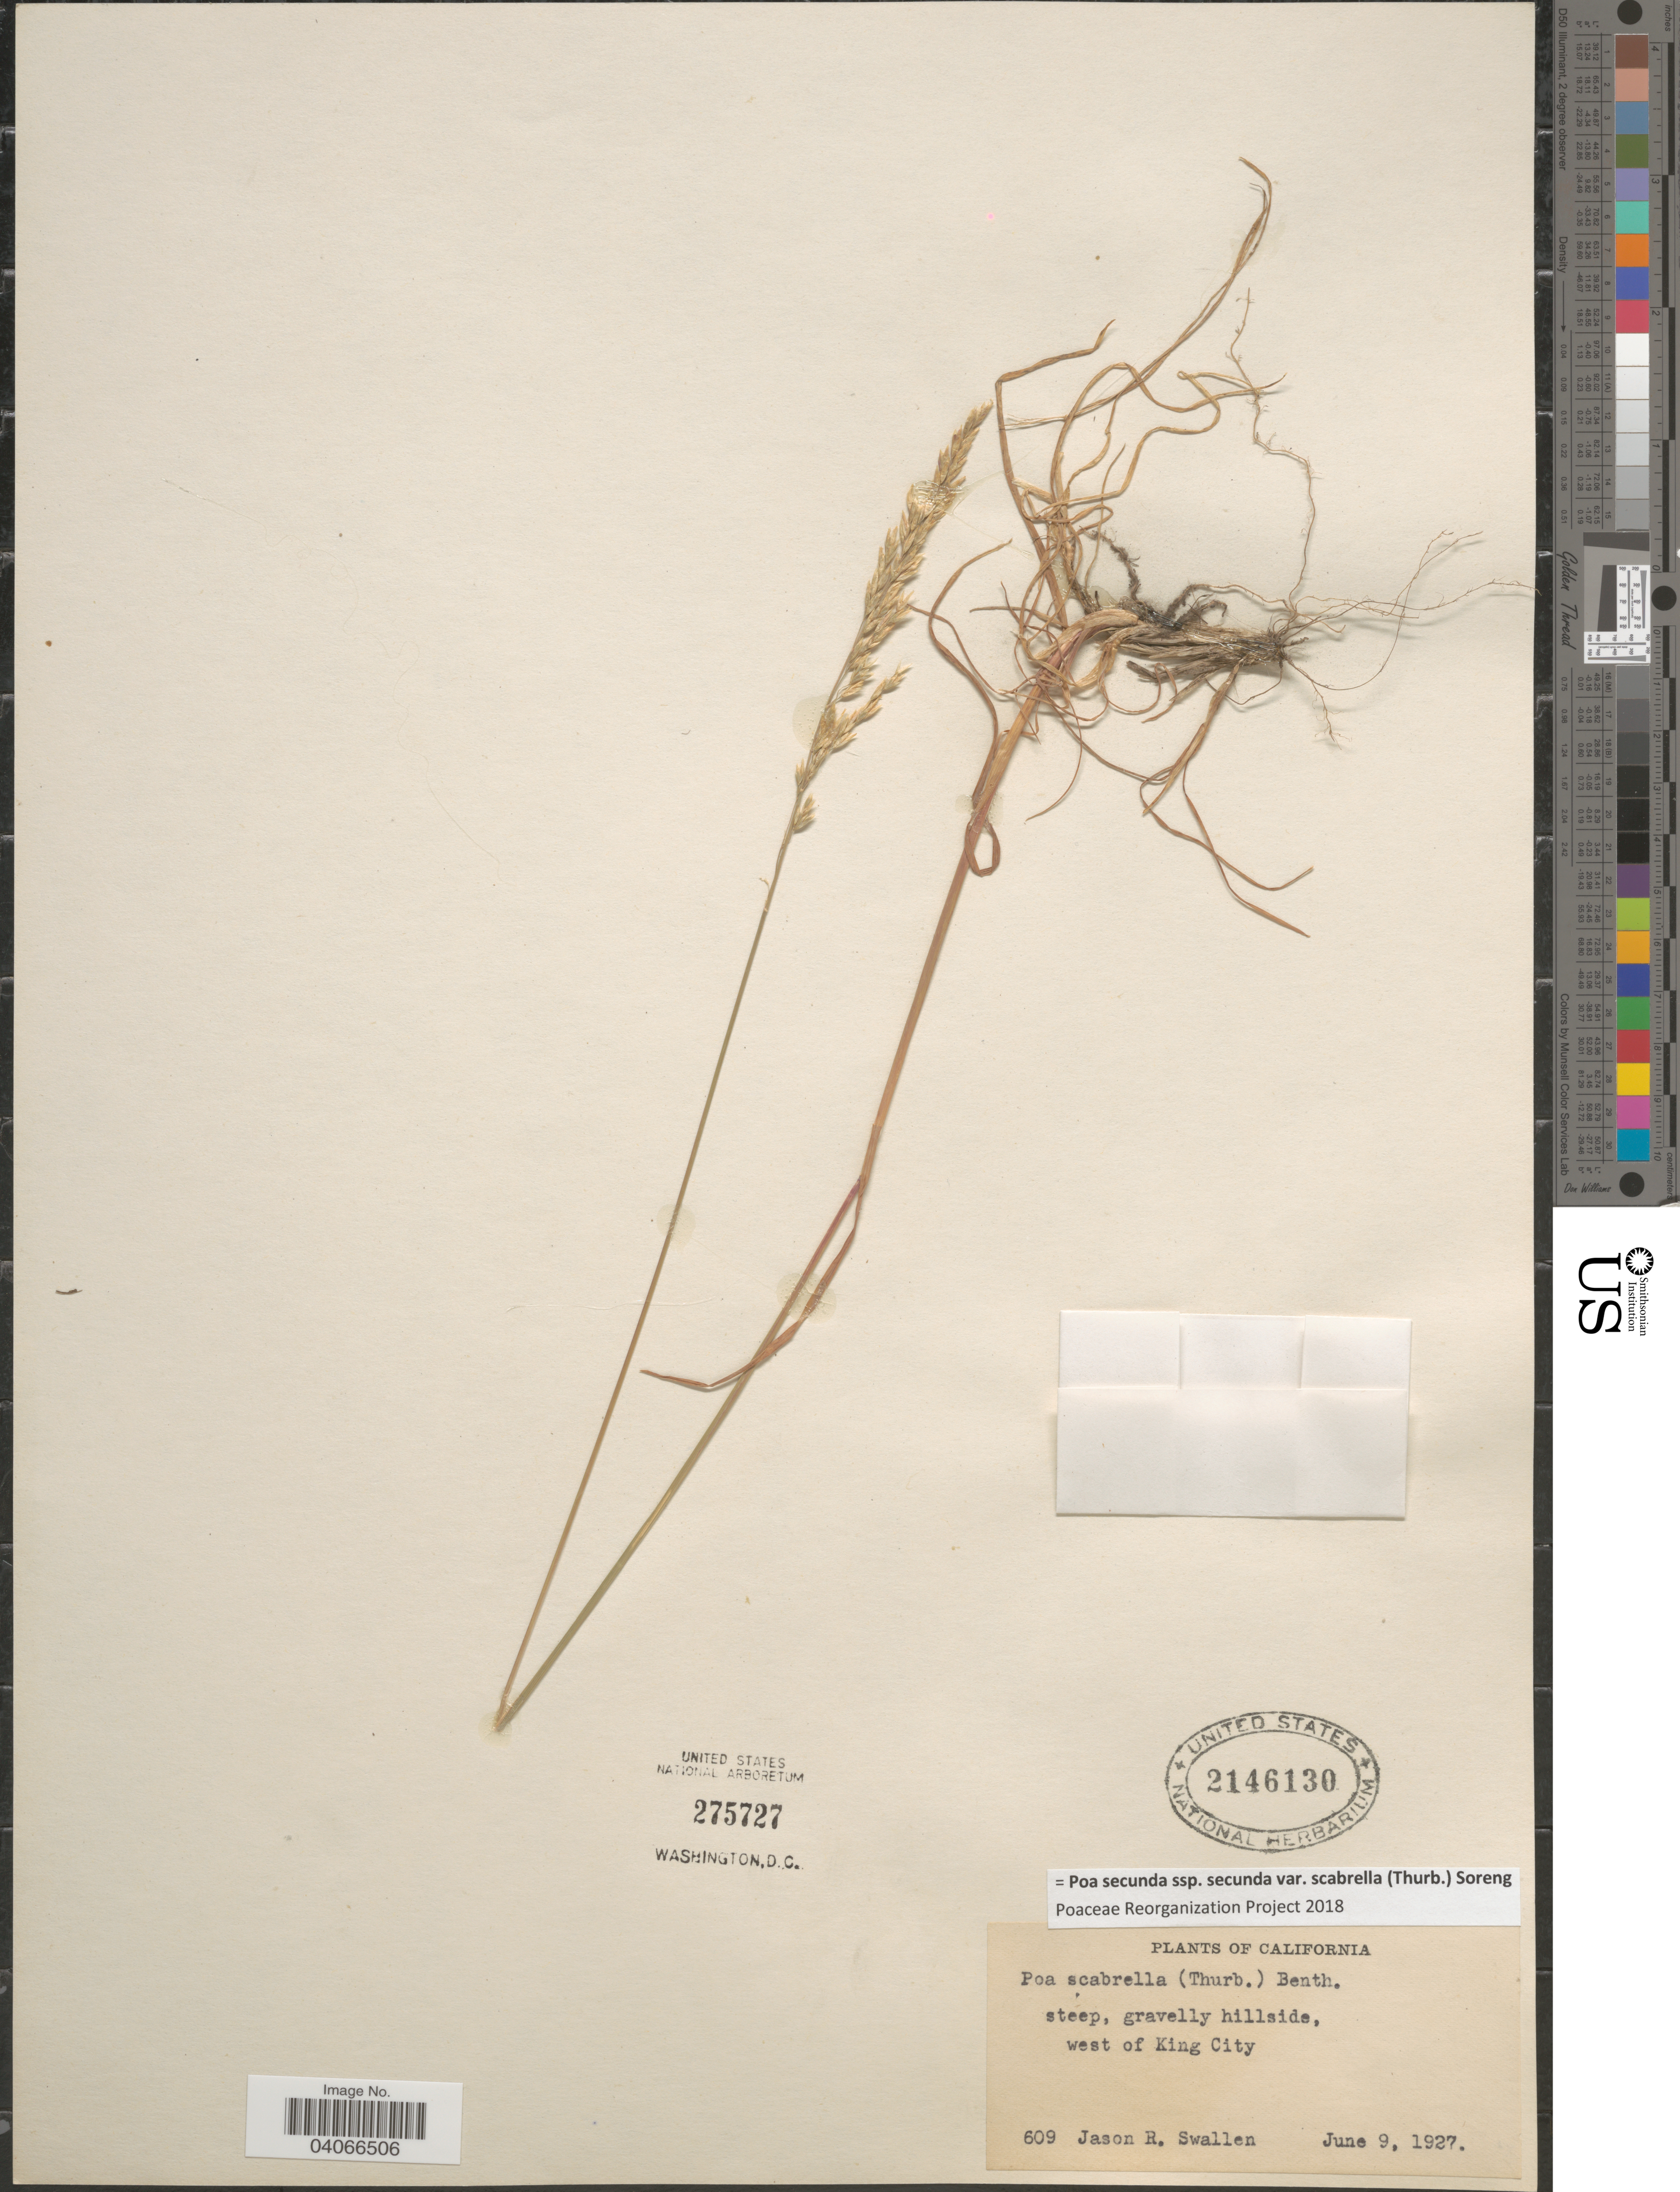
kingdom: Plantae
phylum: Tracheophyta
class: Liliopsida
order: Poales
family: Poaceae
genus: Poa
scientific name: Poa secunda subsp. secunda var. scabrella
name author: (Thurb.) Soreng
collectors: J. R. Swallen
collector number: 609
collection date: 1927-06-09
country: United States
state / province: California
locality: Steep, gravelly hillside, west of King City.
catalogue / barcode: US 2146130